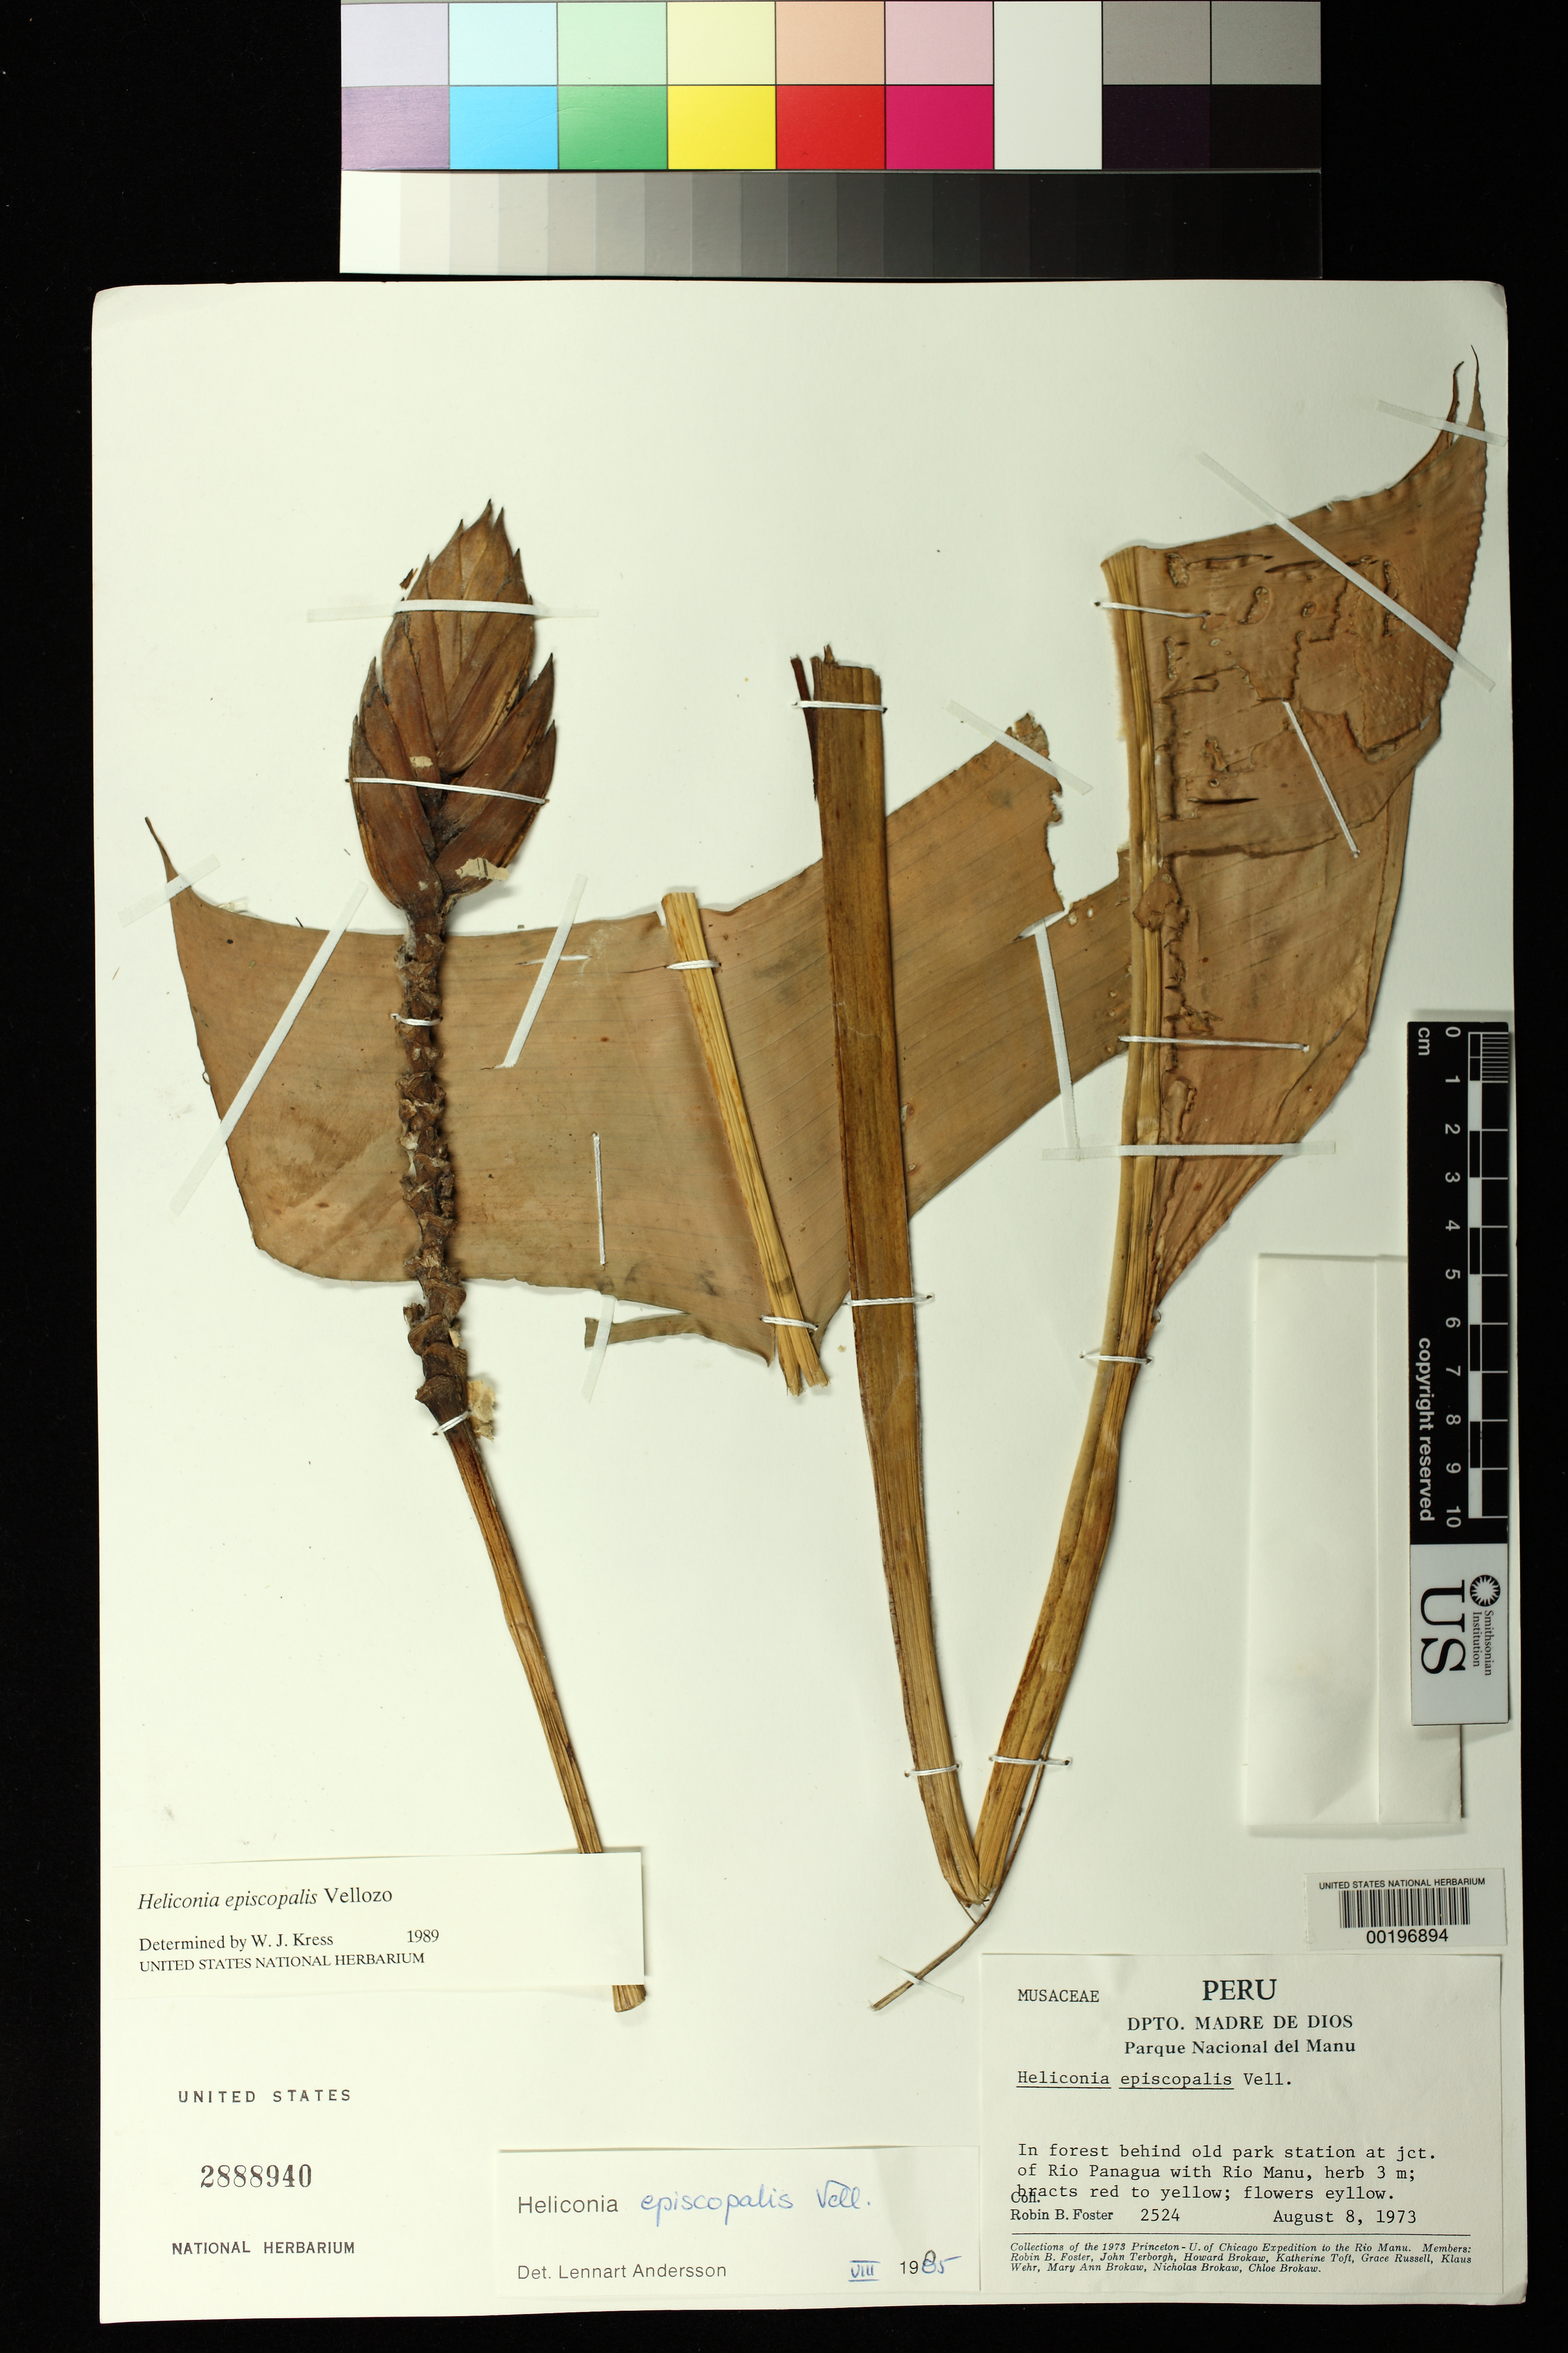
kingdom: Plantae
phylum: Tracheophyta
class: Liliopsida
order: Zingiberales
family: Heliconiaceae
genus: Heliconia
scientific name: Heliconia episcopalis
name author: Vell.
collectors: R. B. Foster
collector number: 2524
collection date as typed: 08 Aug 1973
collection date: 1973-08-08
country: Peru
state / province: Madre de Dios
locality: Parque nacional del manu, in forest behind old park station at jct of rio panagua with rio manu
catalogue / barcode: US 2888940